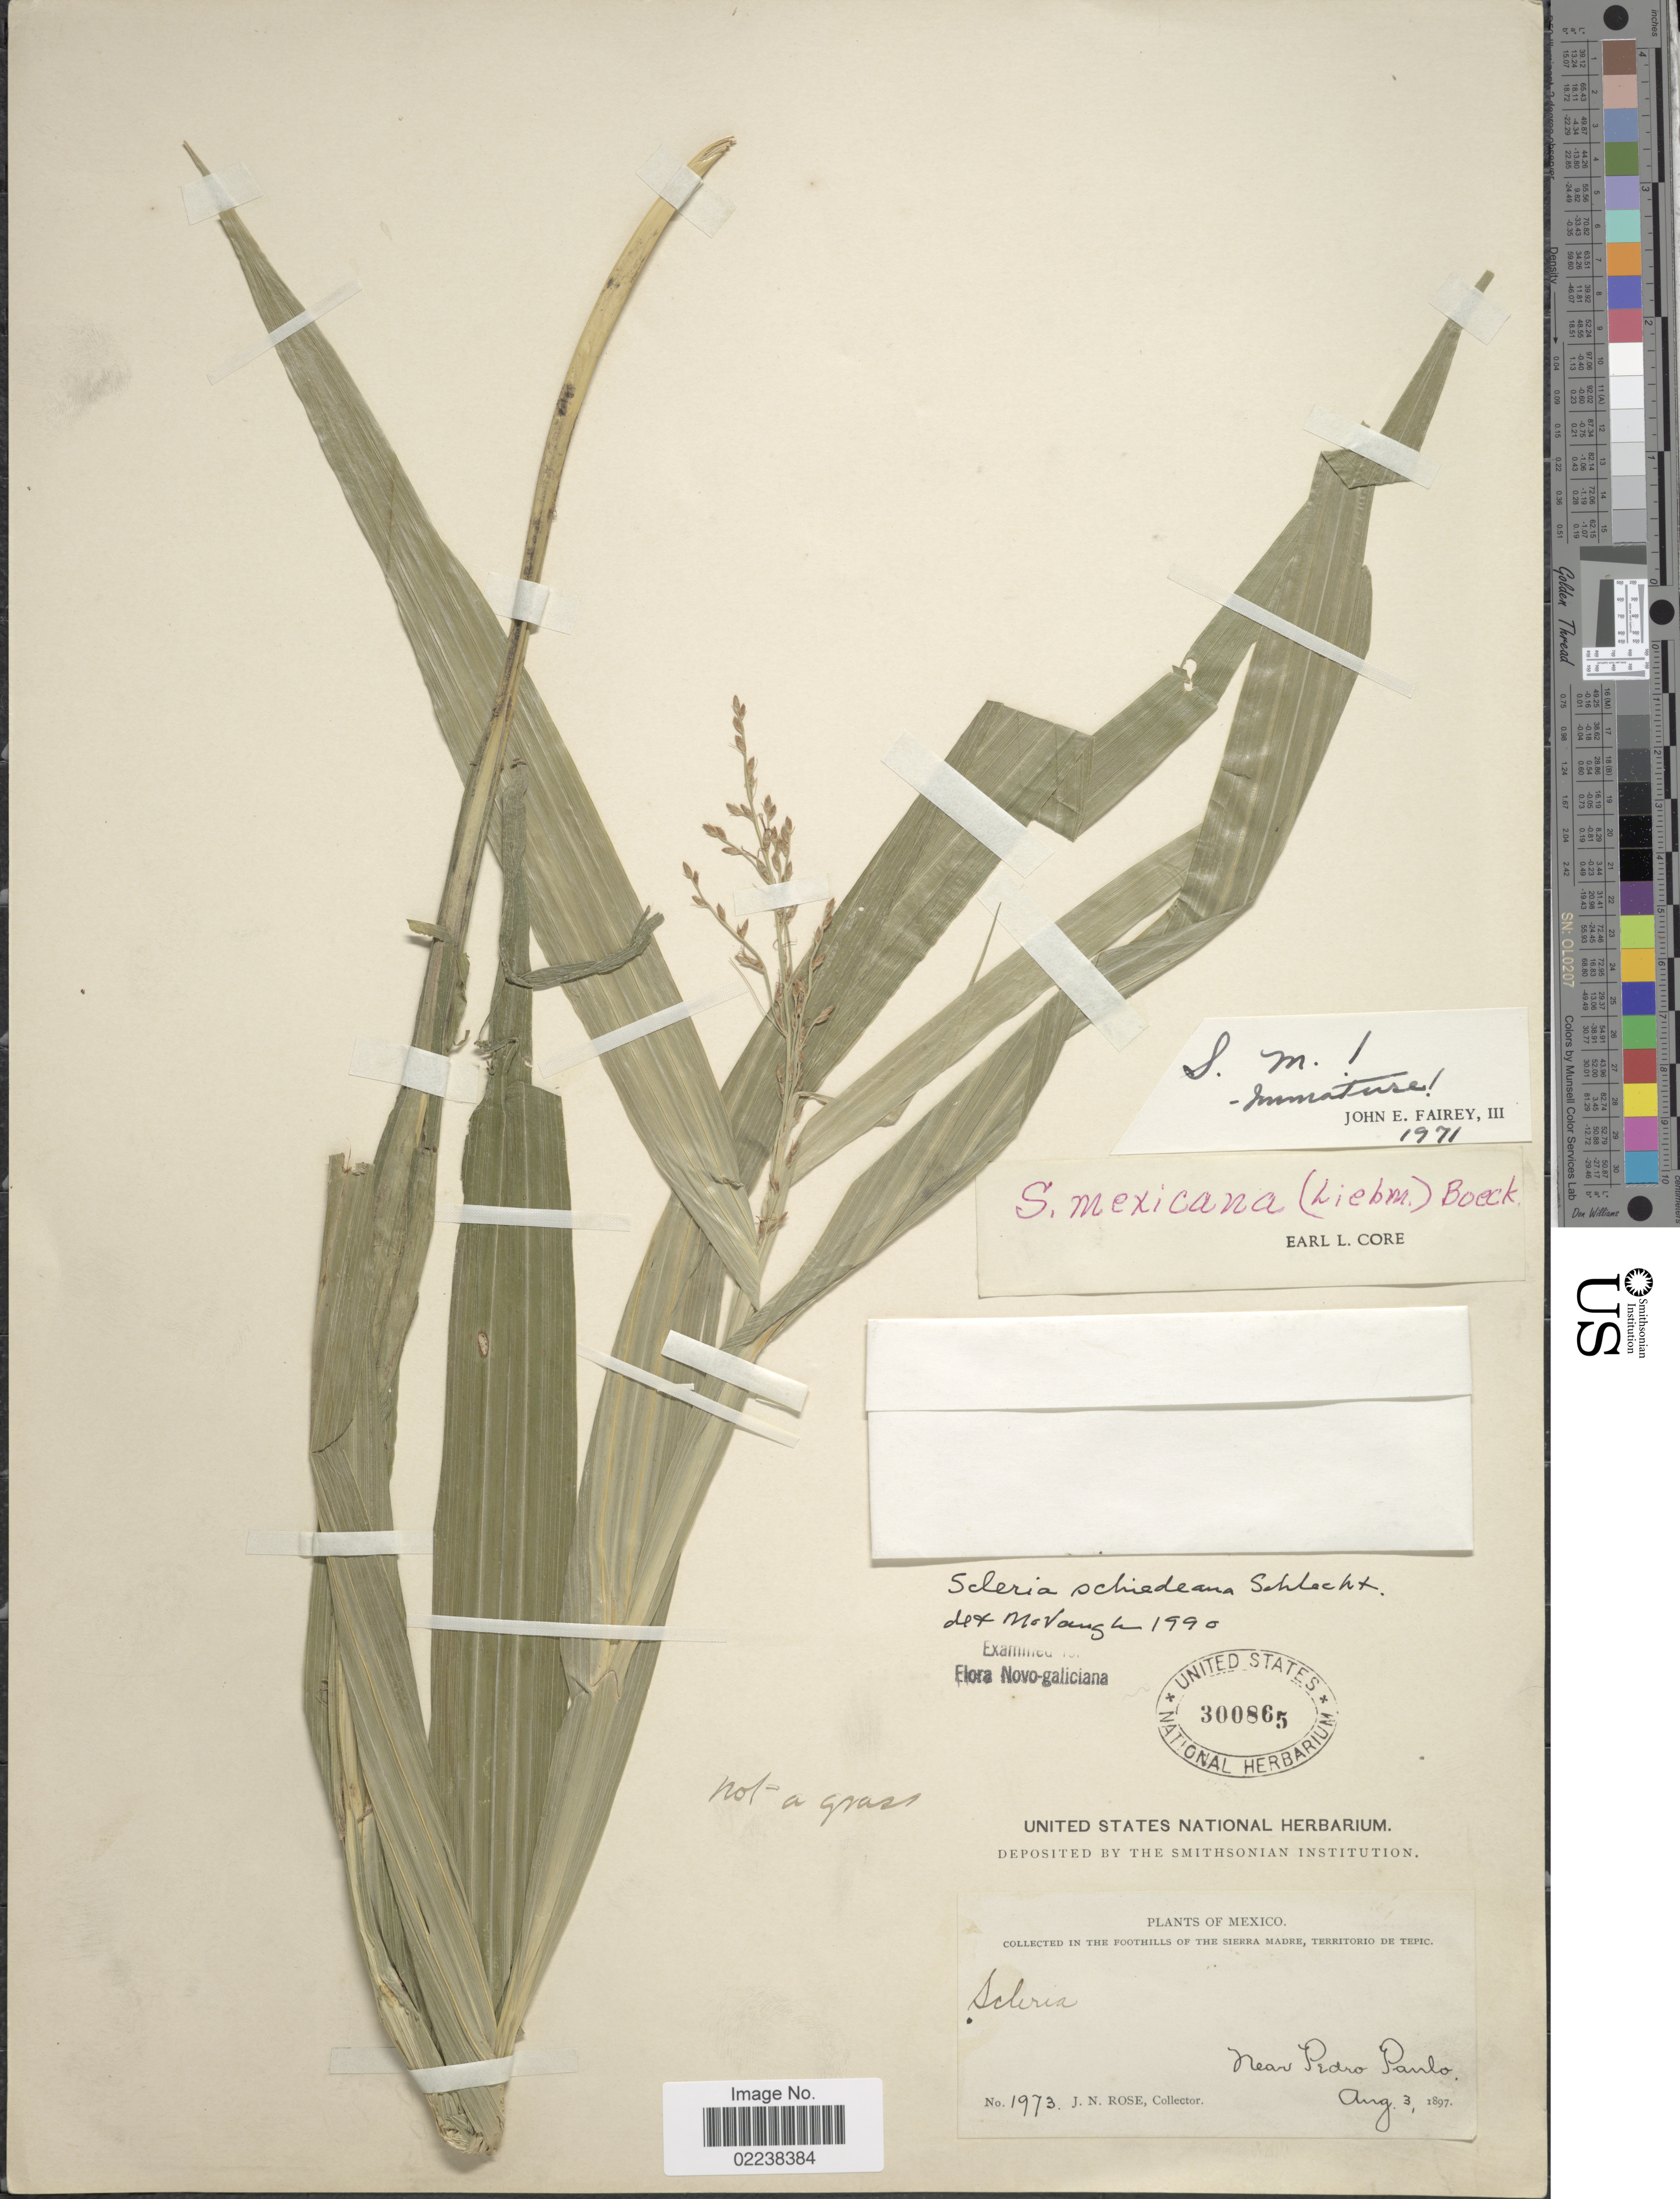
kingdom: Plantae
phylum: Tracheophyta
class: Liliopsida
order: Poales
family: Cyperaceae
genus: Scleria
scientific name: Scleria schiedeana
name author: Schltdl.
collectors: J. N. Rose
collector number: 1973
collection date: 1897-08-03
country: Mexico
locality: Near Pedro Paulo. Foothills of the Sierra Madre, Territorio de Tepic.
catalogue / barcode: US 300865